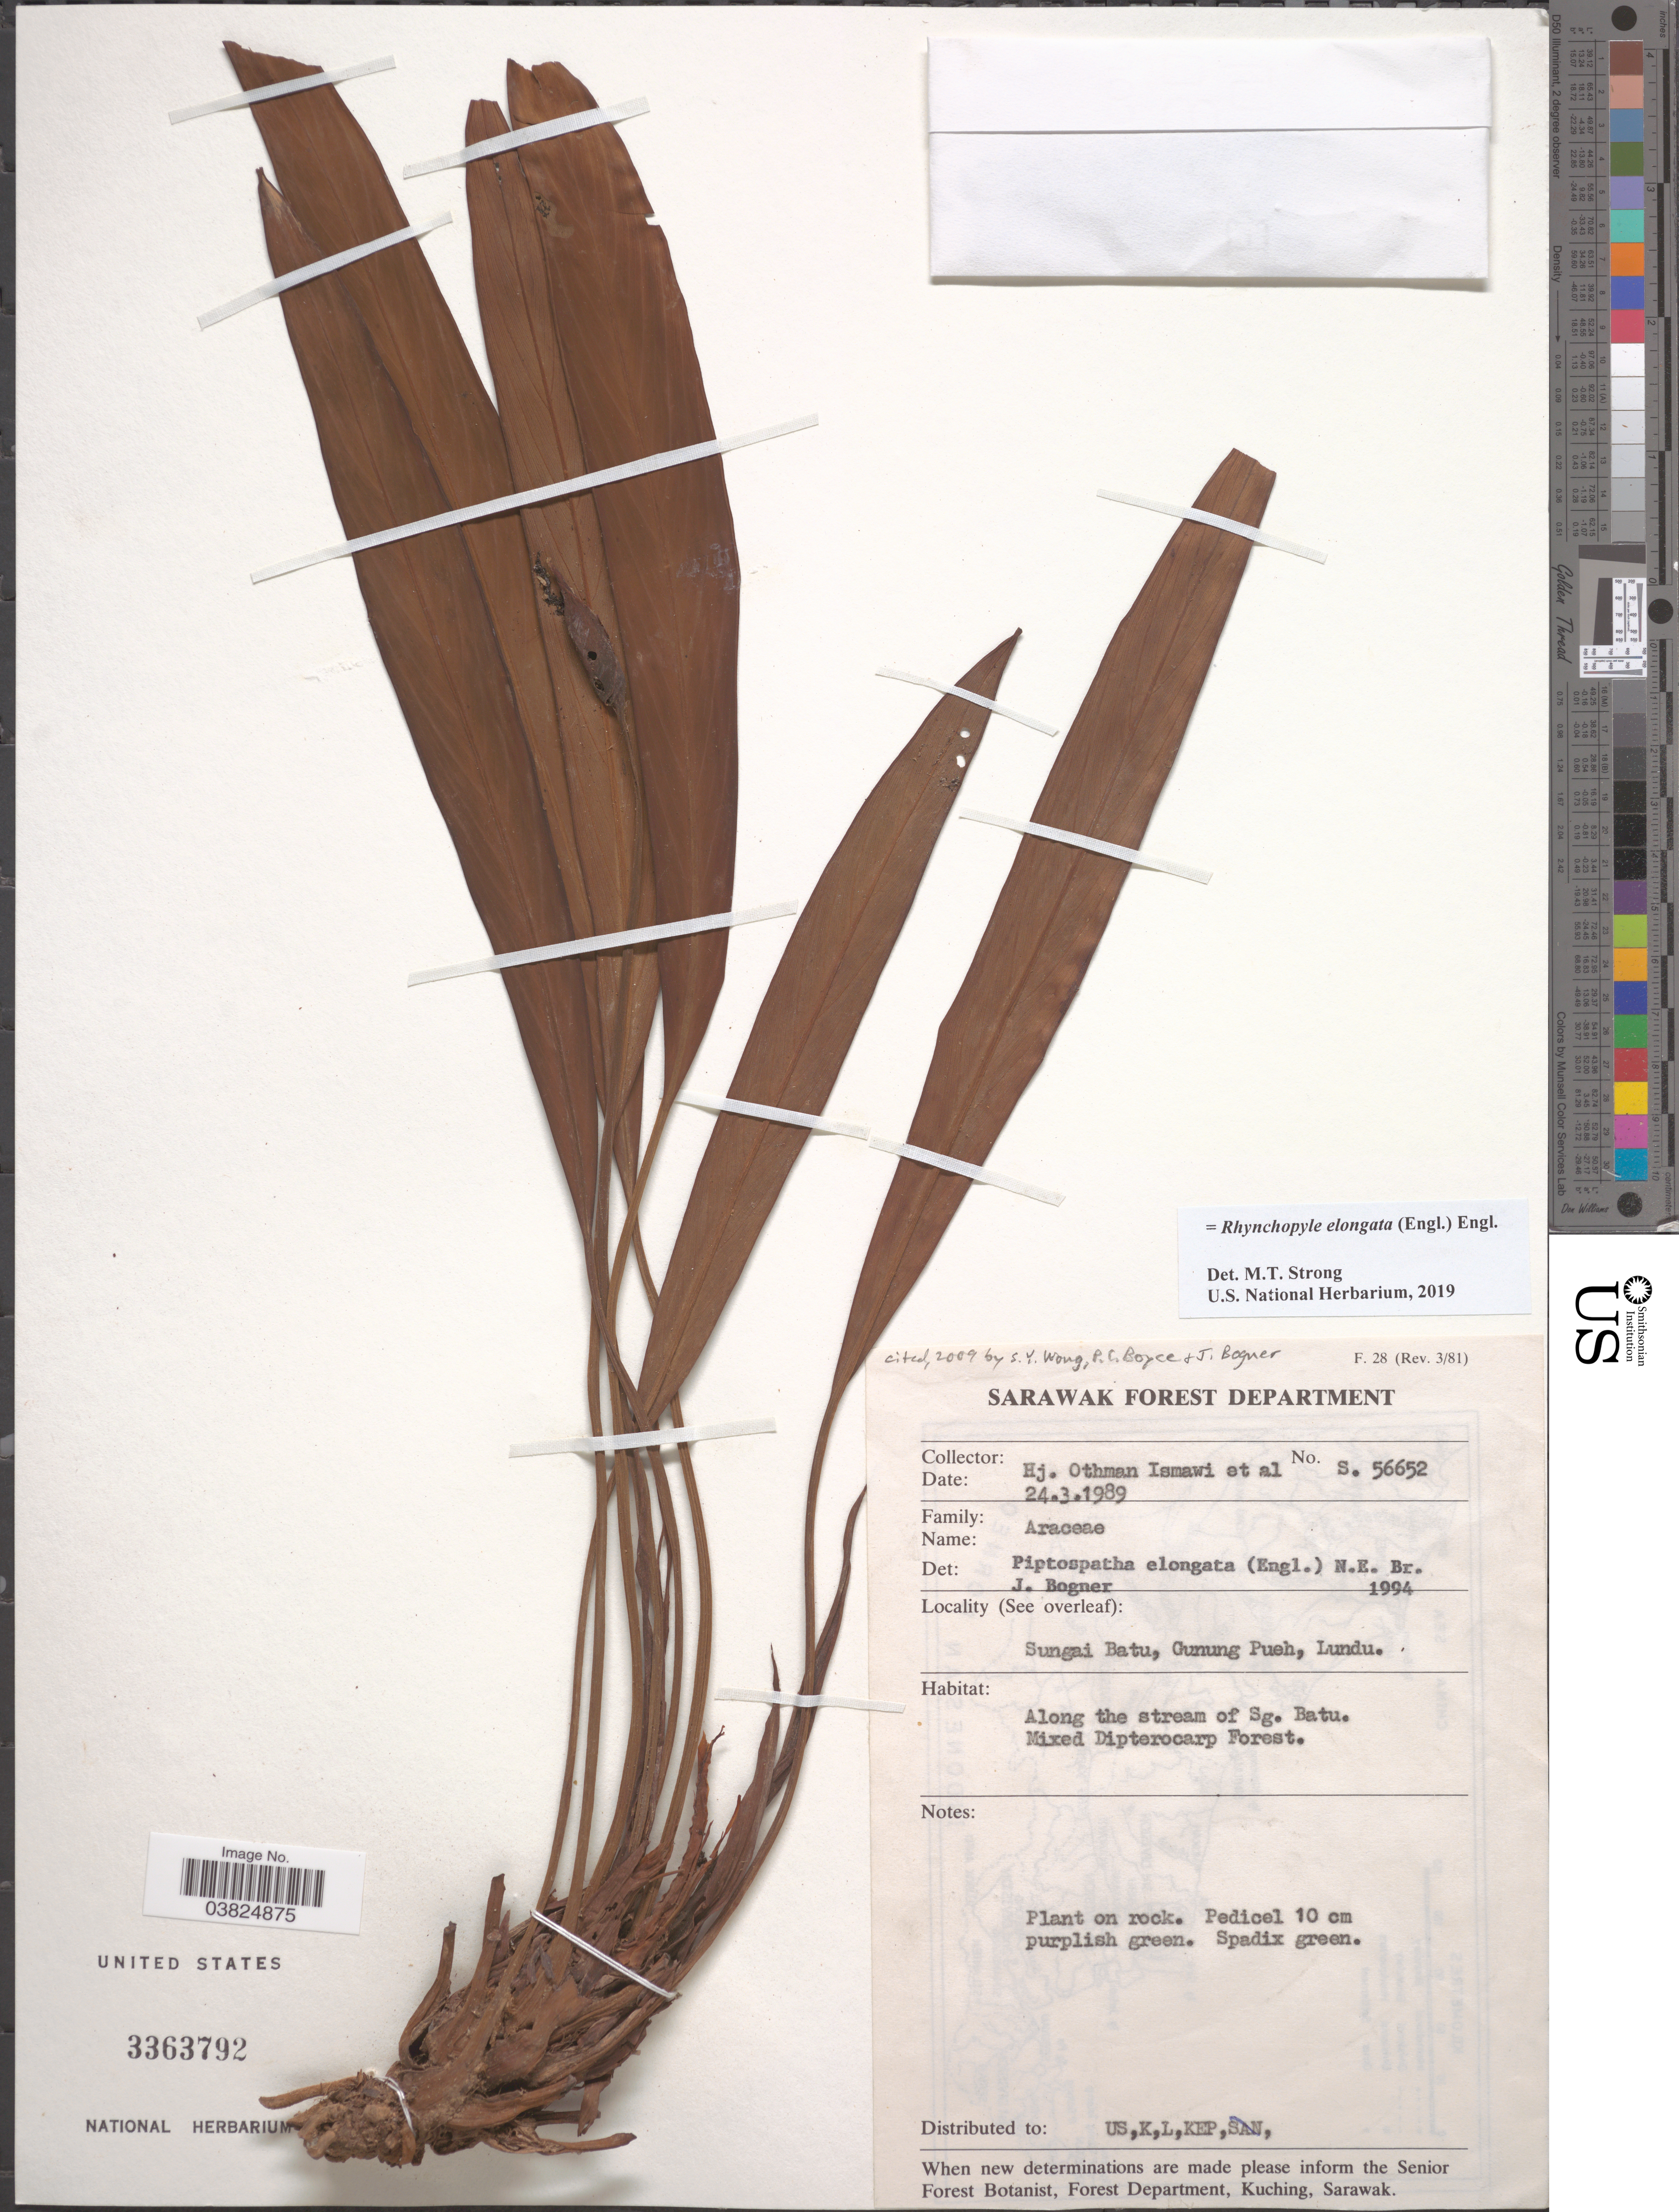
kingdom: Plantae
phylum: Tracheophyta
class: Liliopsida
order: Alismatales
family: Araceae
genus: Rhynchopyle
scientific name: Rhynchopyle elongata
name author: (Engl.) Engl.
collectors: H. Ismawi & et al.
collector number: S56652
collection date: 1989-03-24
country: Malaysia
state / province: Sarawak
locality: Sungai Batu, Gunung Pueh, Lundu. Along the stream of Sg. Batu.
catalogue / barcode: US 3363792